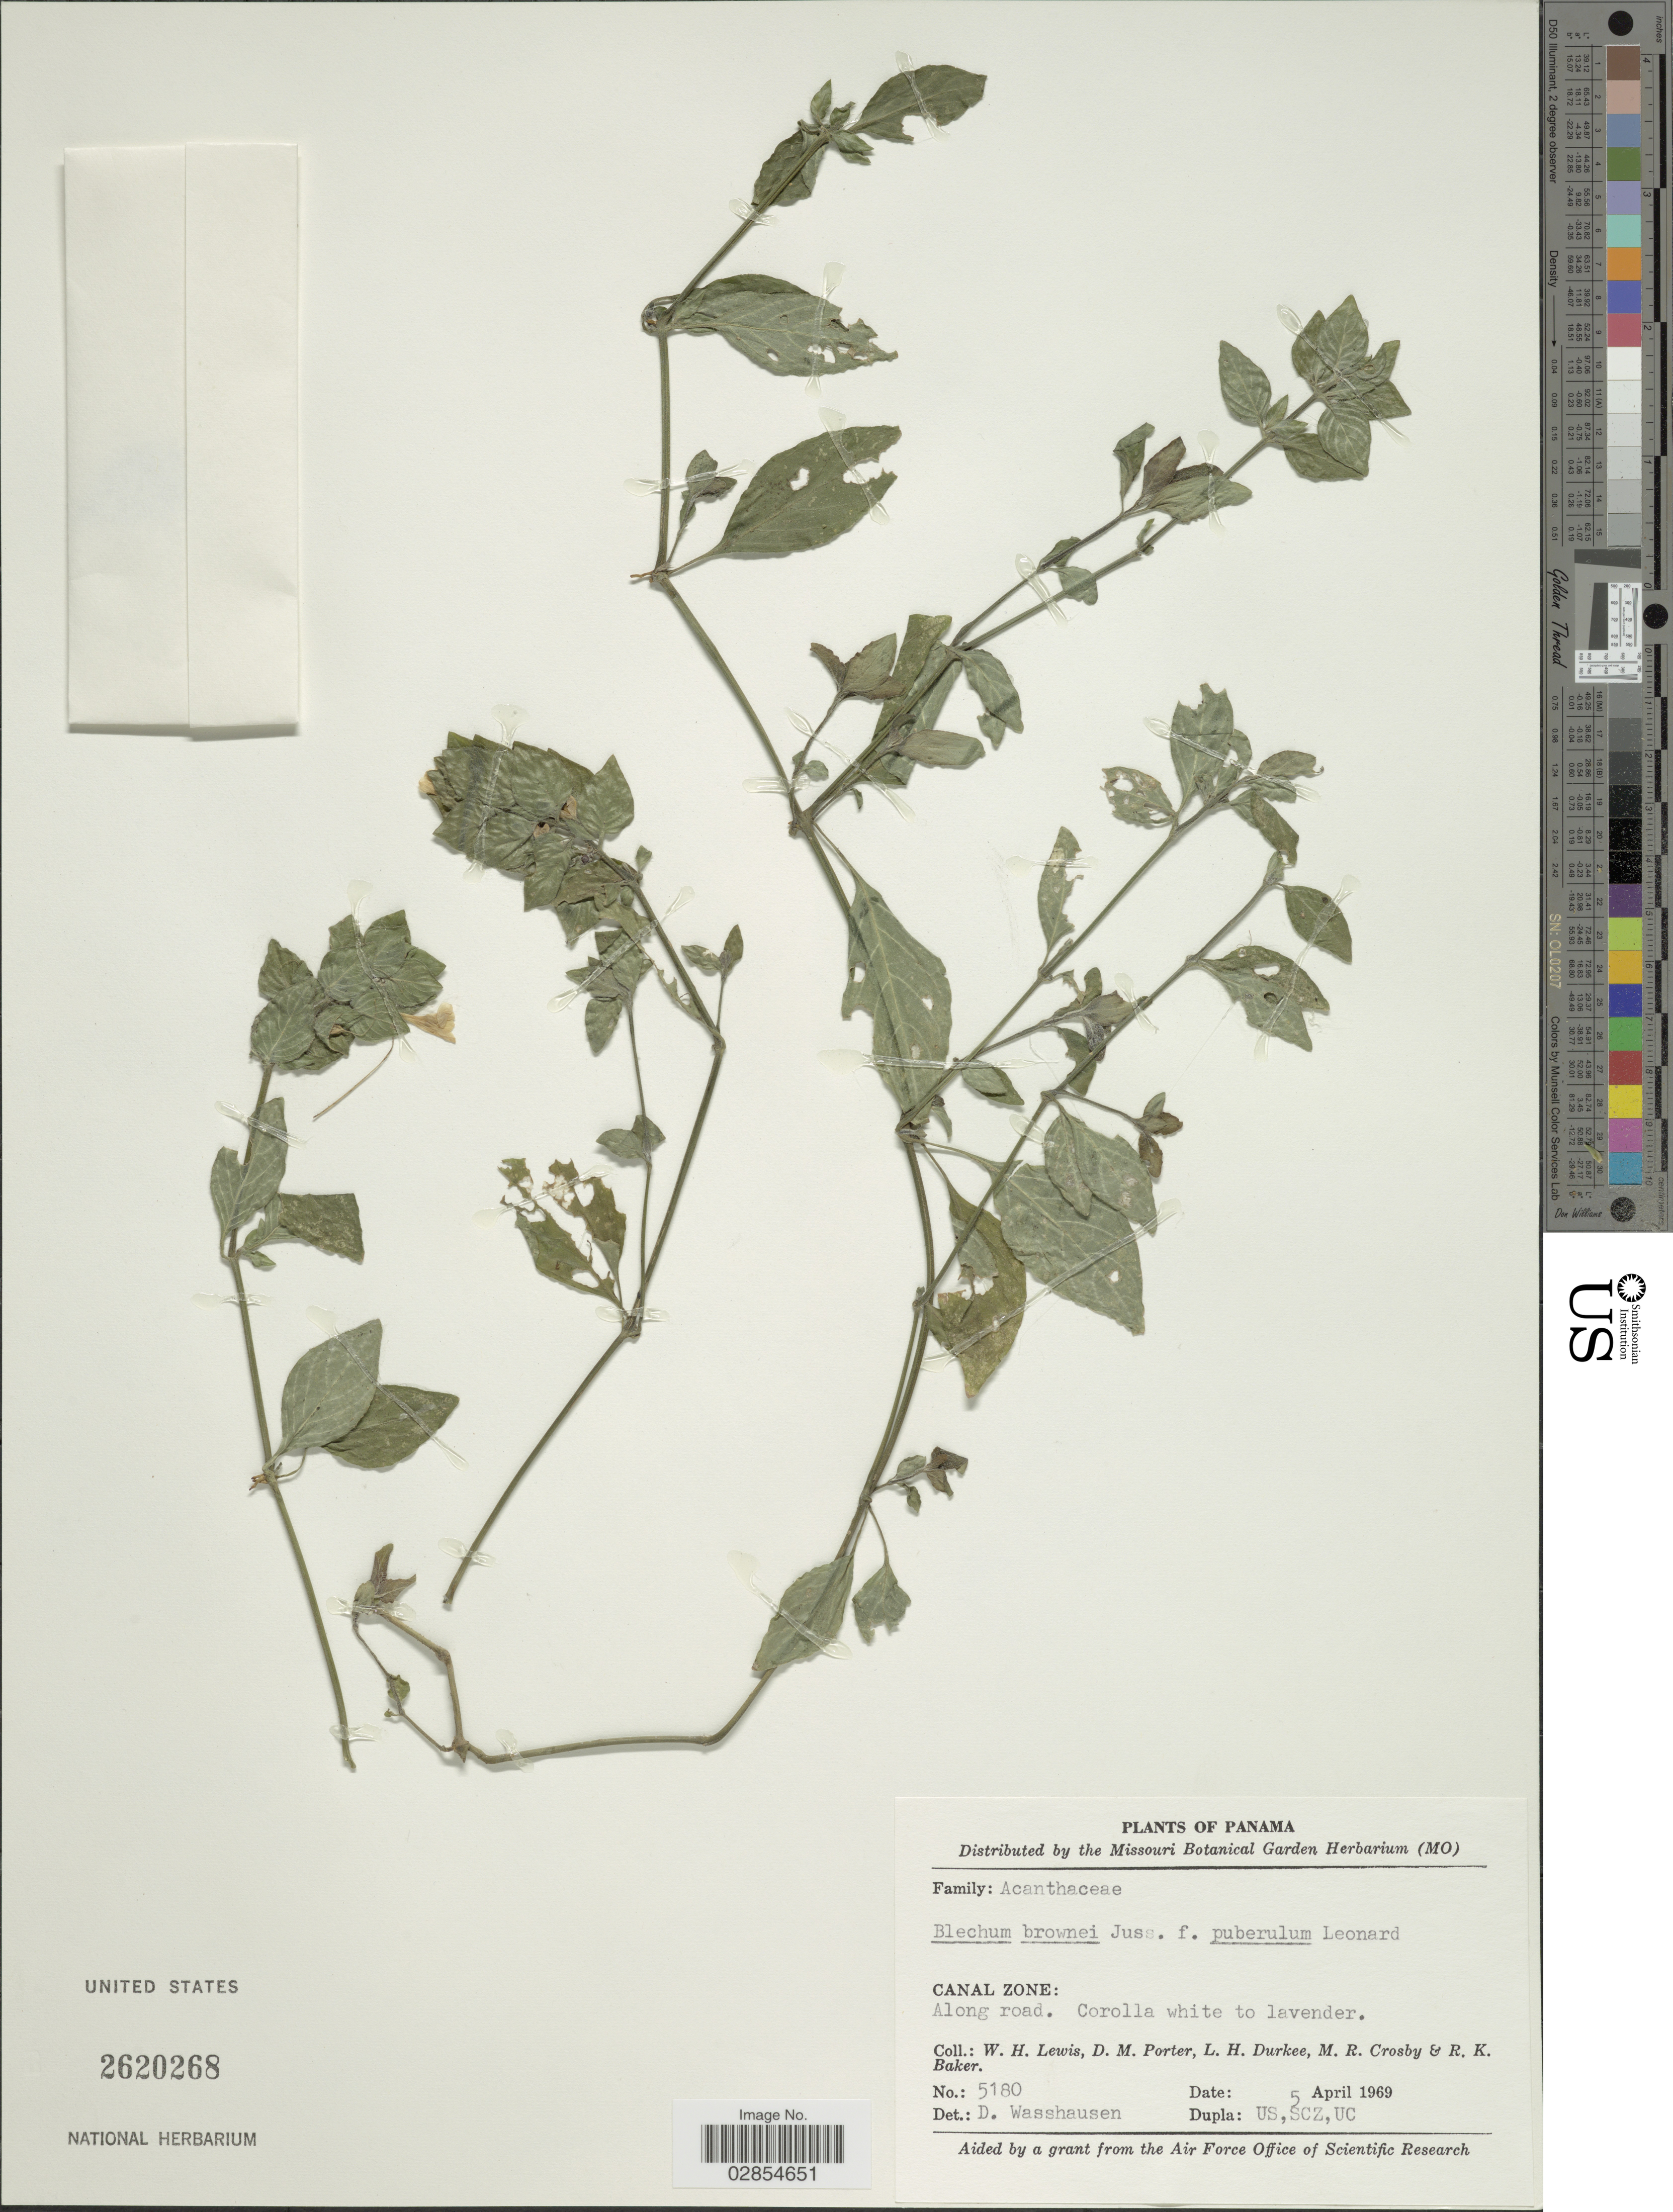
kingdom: Plantae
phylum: Tracheophyta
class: Magnoliopsida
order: Lamiales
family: Acanthaceae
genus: Blechum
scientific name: Blechum pyramidatum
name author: (Lam.) Urb.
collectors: W. H. Lewis, D. Porter, L. H. Durkee, M. R. Crosby & R. K. Baker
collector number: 5180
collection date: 1969-04-05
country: Panama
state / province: Colón / Panamá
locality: Canal Zone: Along road.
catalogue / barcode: US 2620268